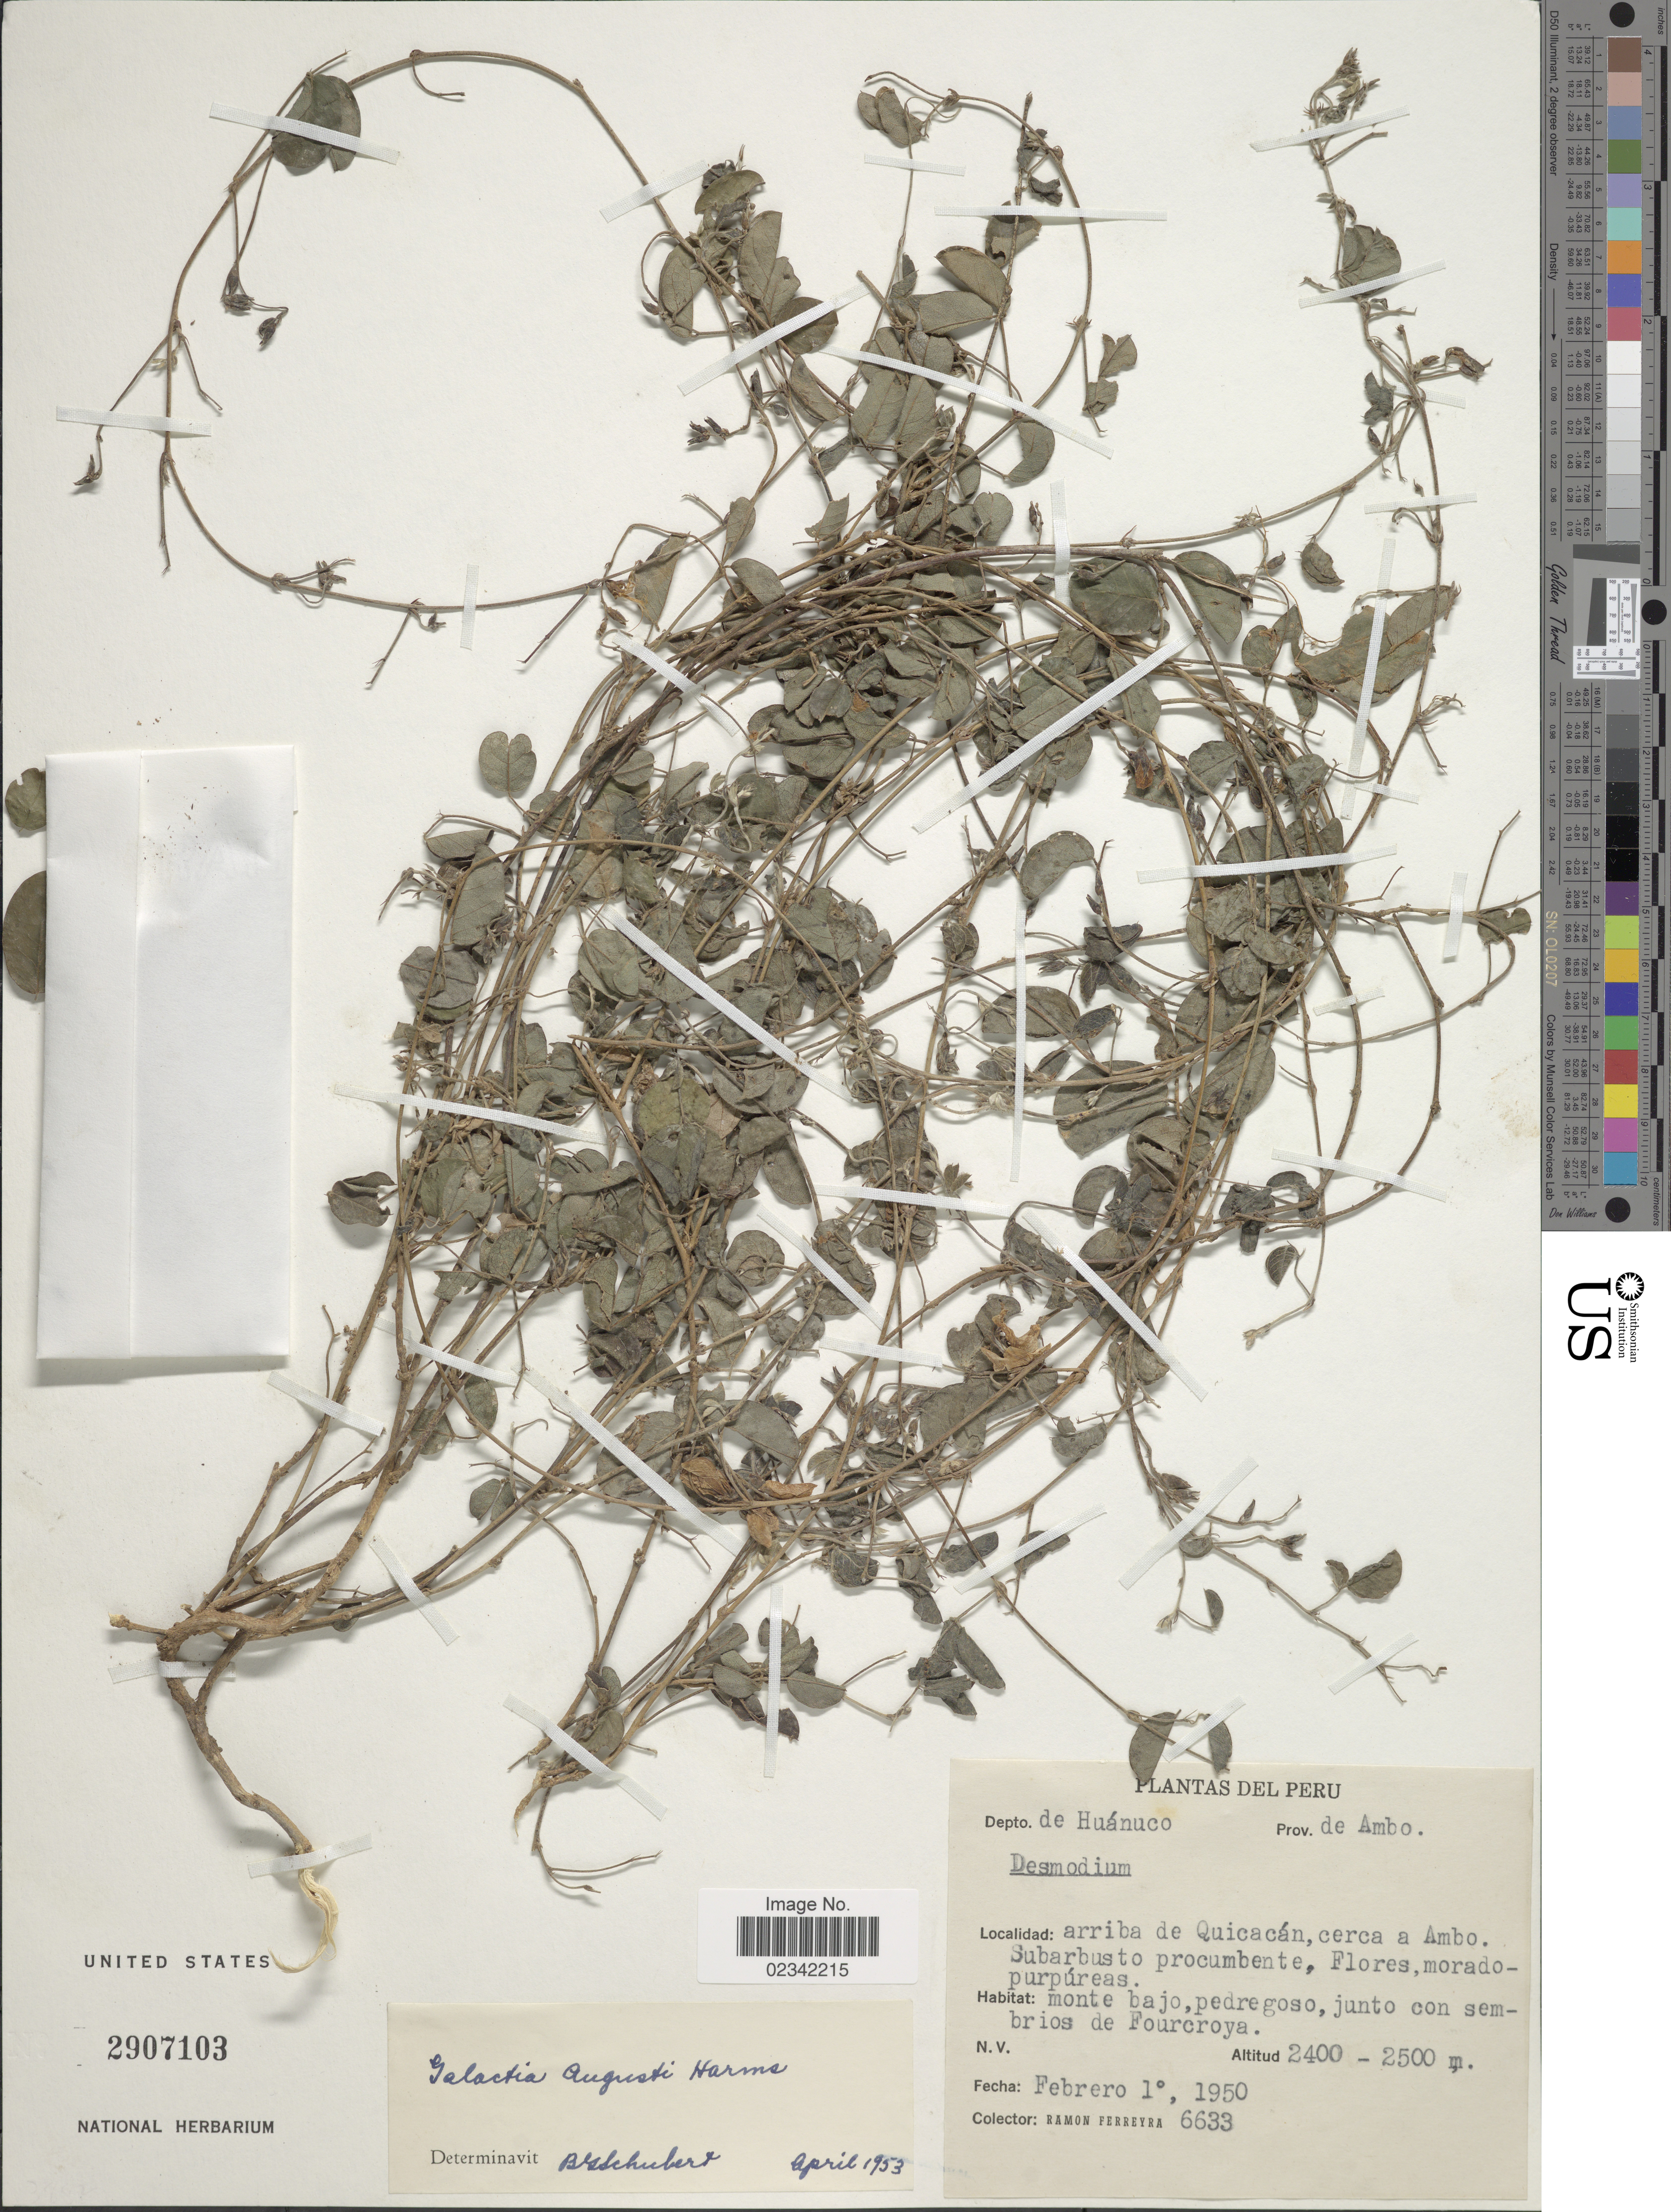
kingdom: Plantae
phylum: Tracheophyta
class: Magnoliopsida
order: Fabales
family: Fabaceae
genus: Galactia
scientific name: Galactia augusti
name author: Harms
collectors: R. A. Ferreyra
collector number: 6633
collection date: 1950-02-01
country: Peru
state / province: Huánuco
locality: Depto. de Huanuco, Prov. de Ambo, arriba de Quicacan, cerca a Ambo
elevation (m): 2400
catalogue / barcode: US 2907103